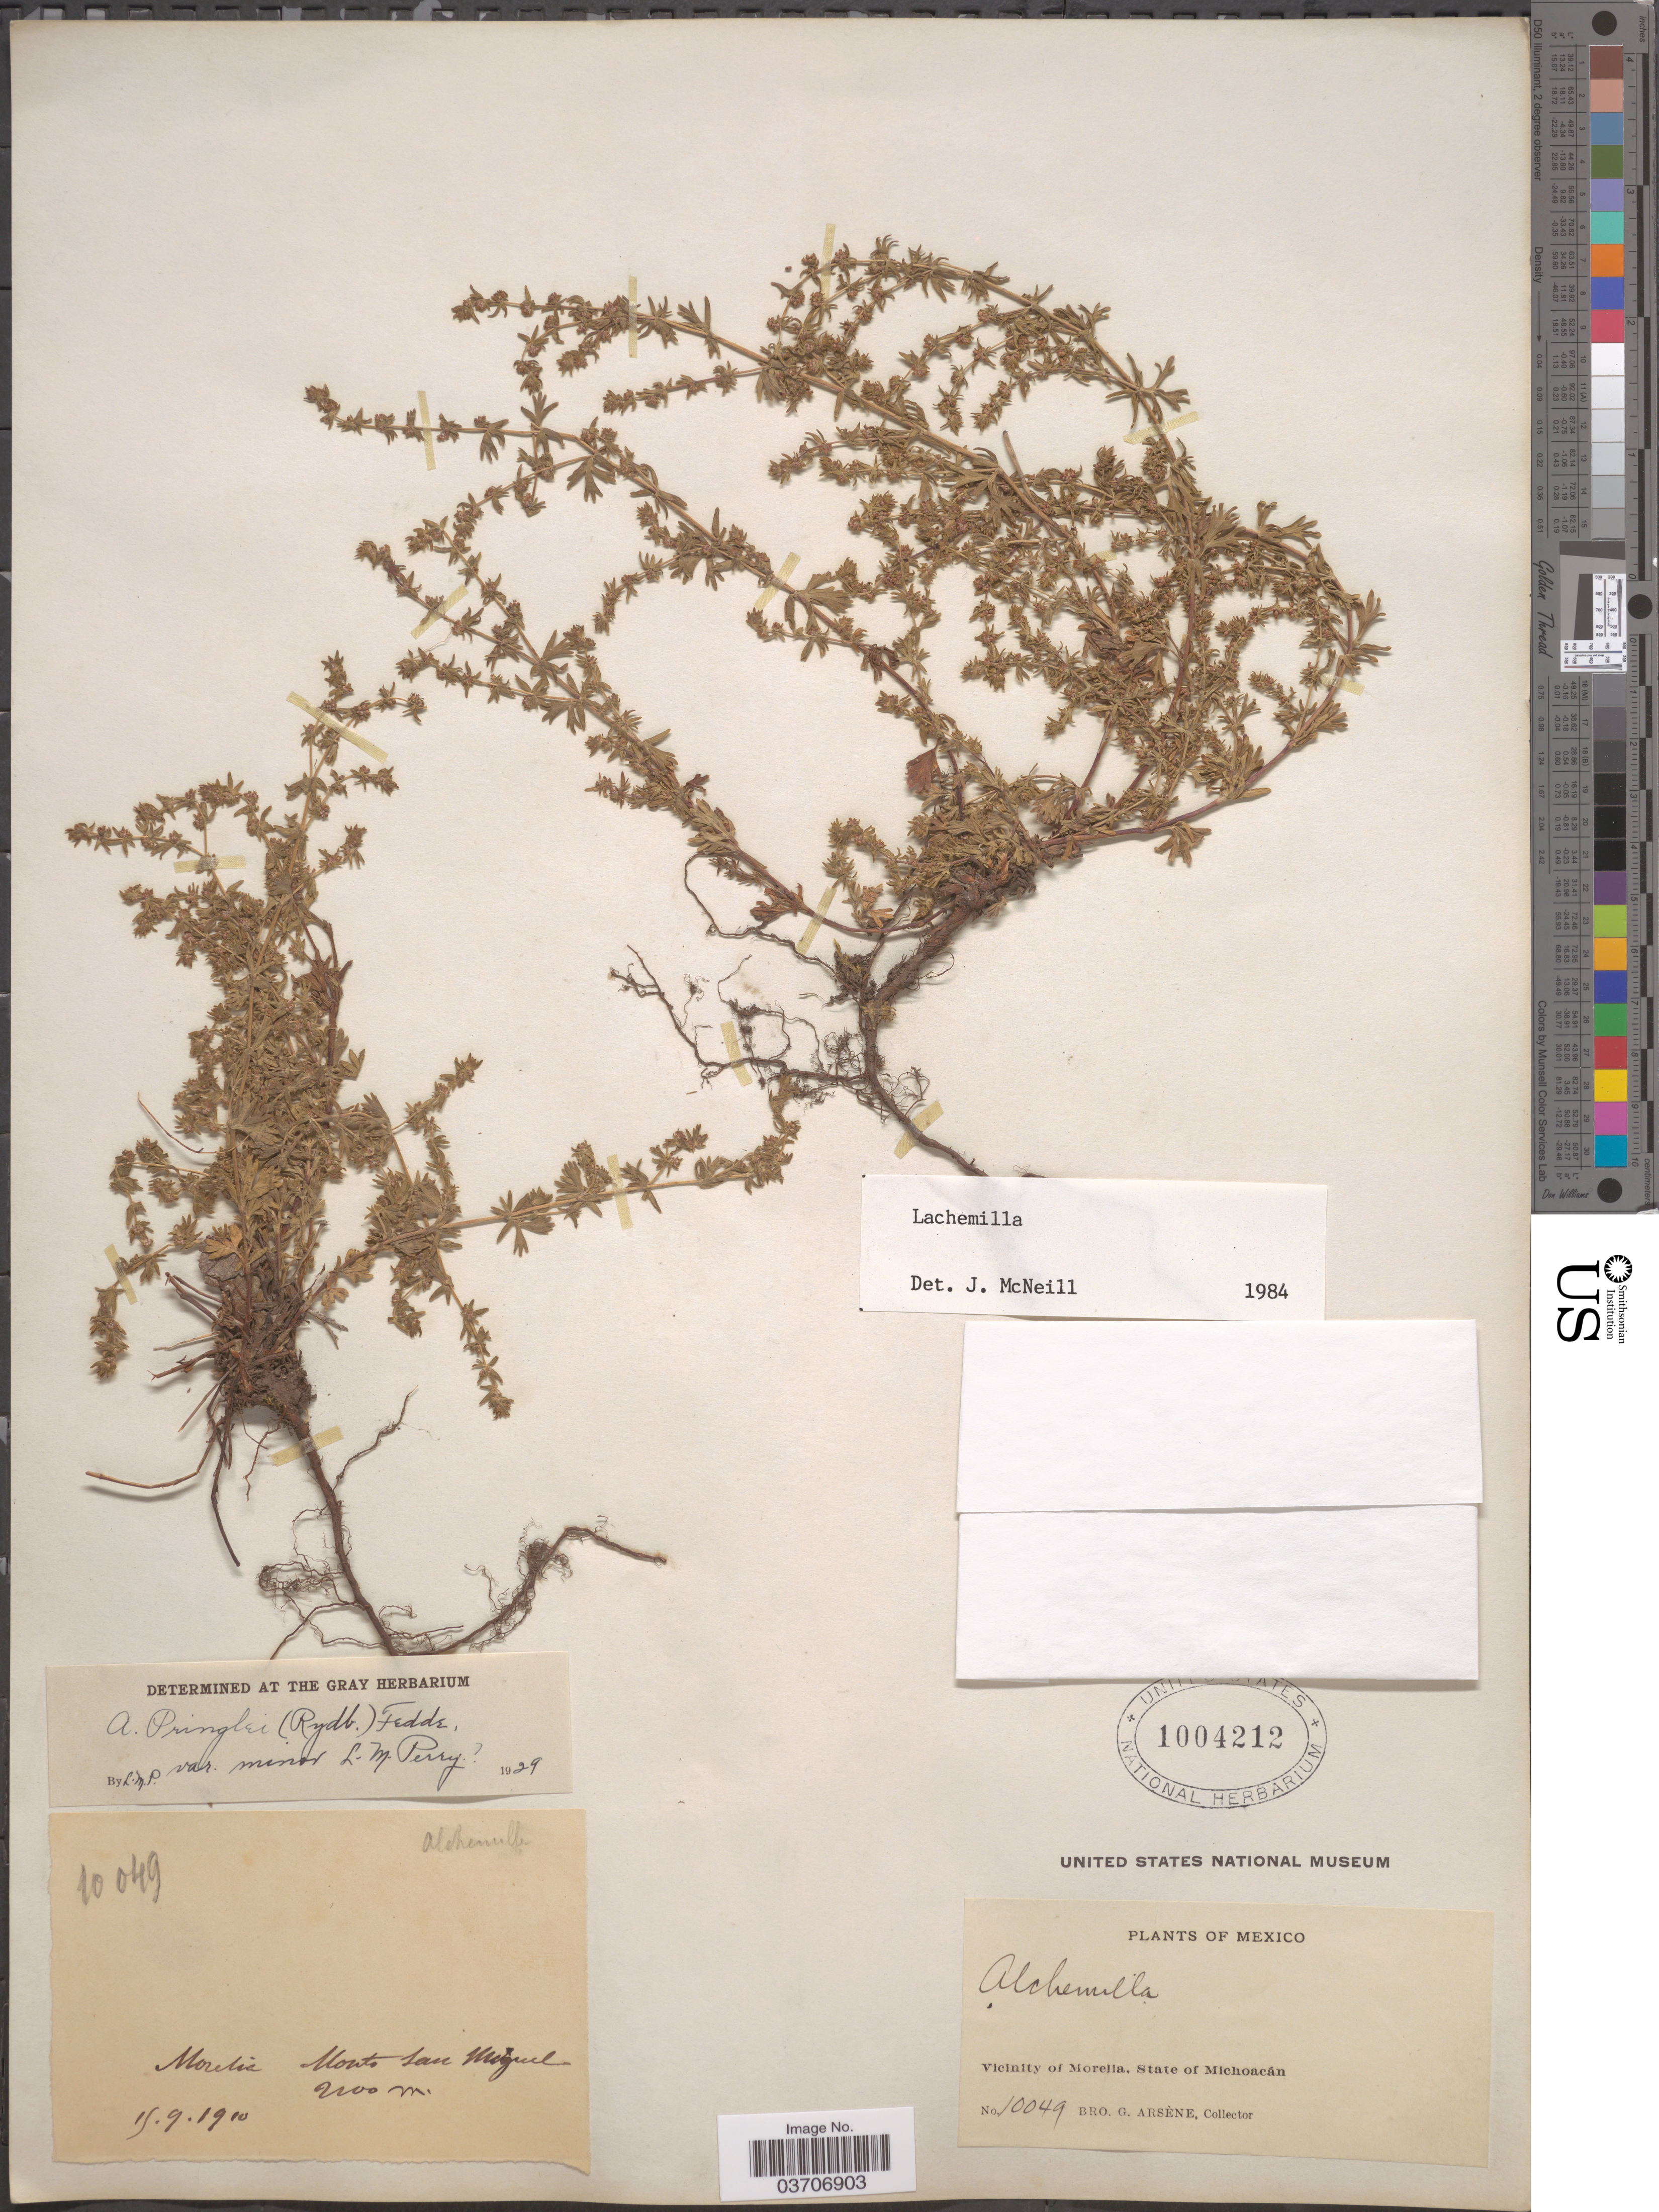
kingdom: Plantae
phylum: Tracheophyta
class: Magnoliopsida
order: Rosales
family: Rosaceae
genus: Lachemilla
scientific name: Lachemilla sp.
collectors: Bro. G. Arsène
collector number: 10049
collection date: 1910-09-15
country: Mexico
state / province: Michoacán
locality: Morelia. Monts San Miguel. Vicinity of Morelia.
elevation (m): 2100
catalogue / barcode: US 1004212